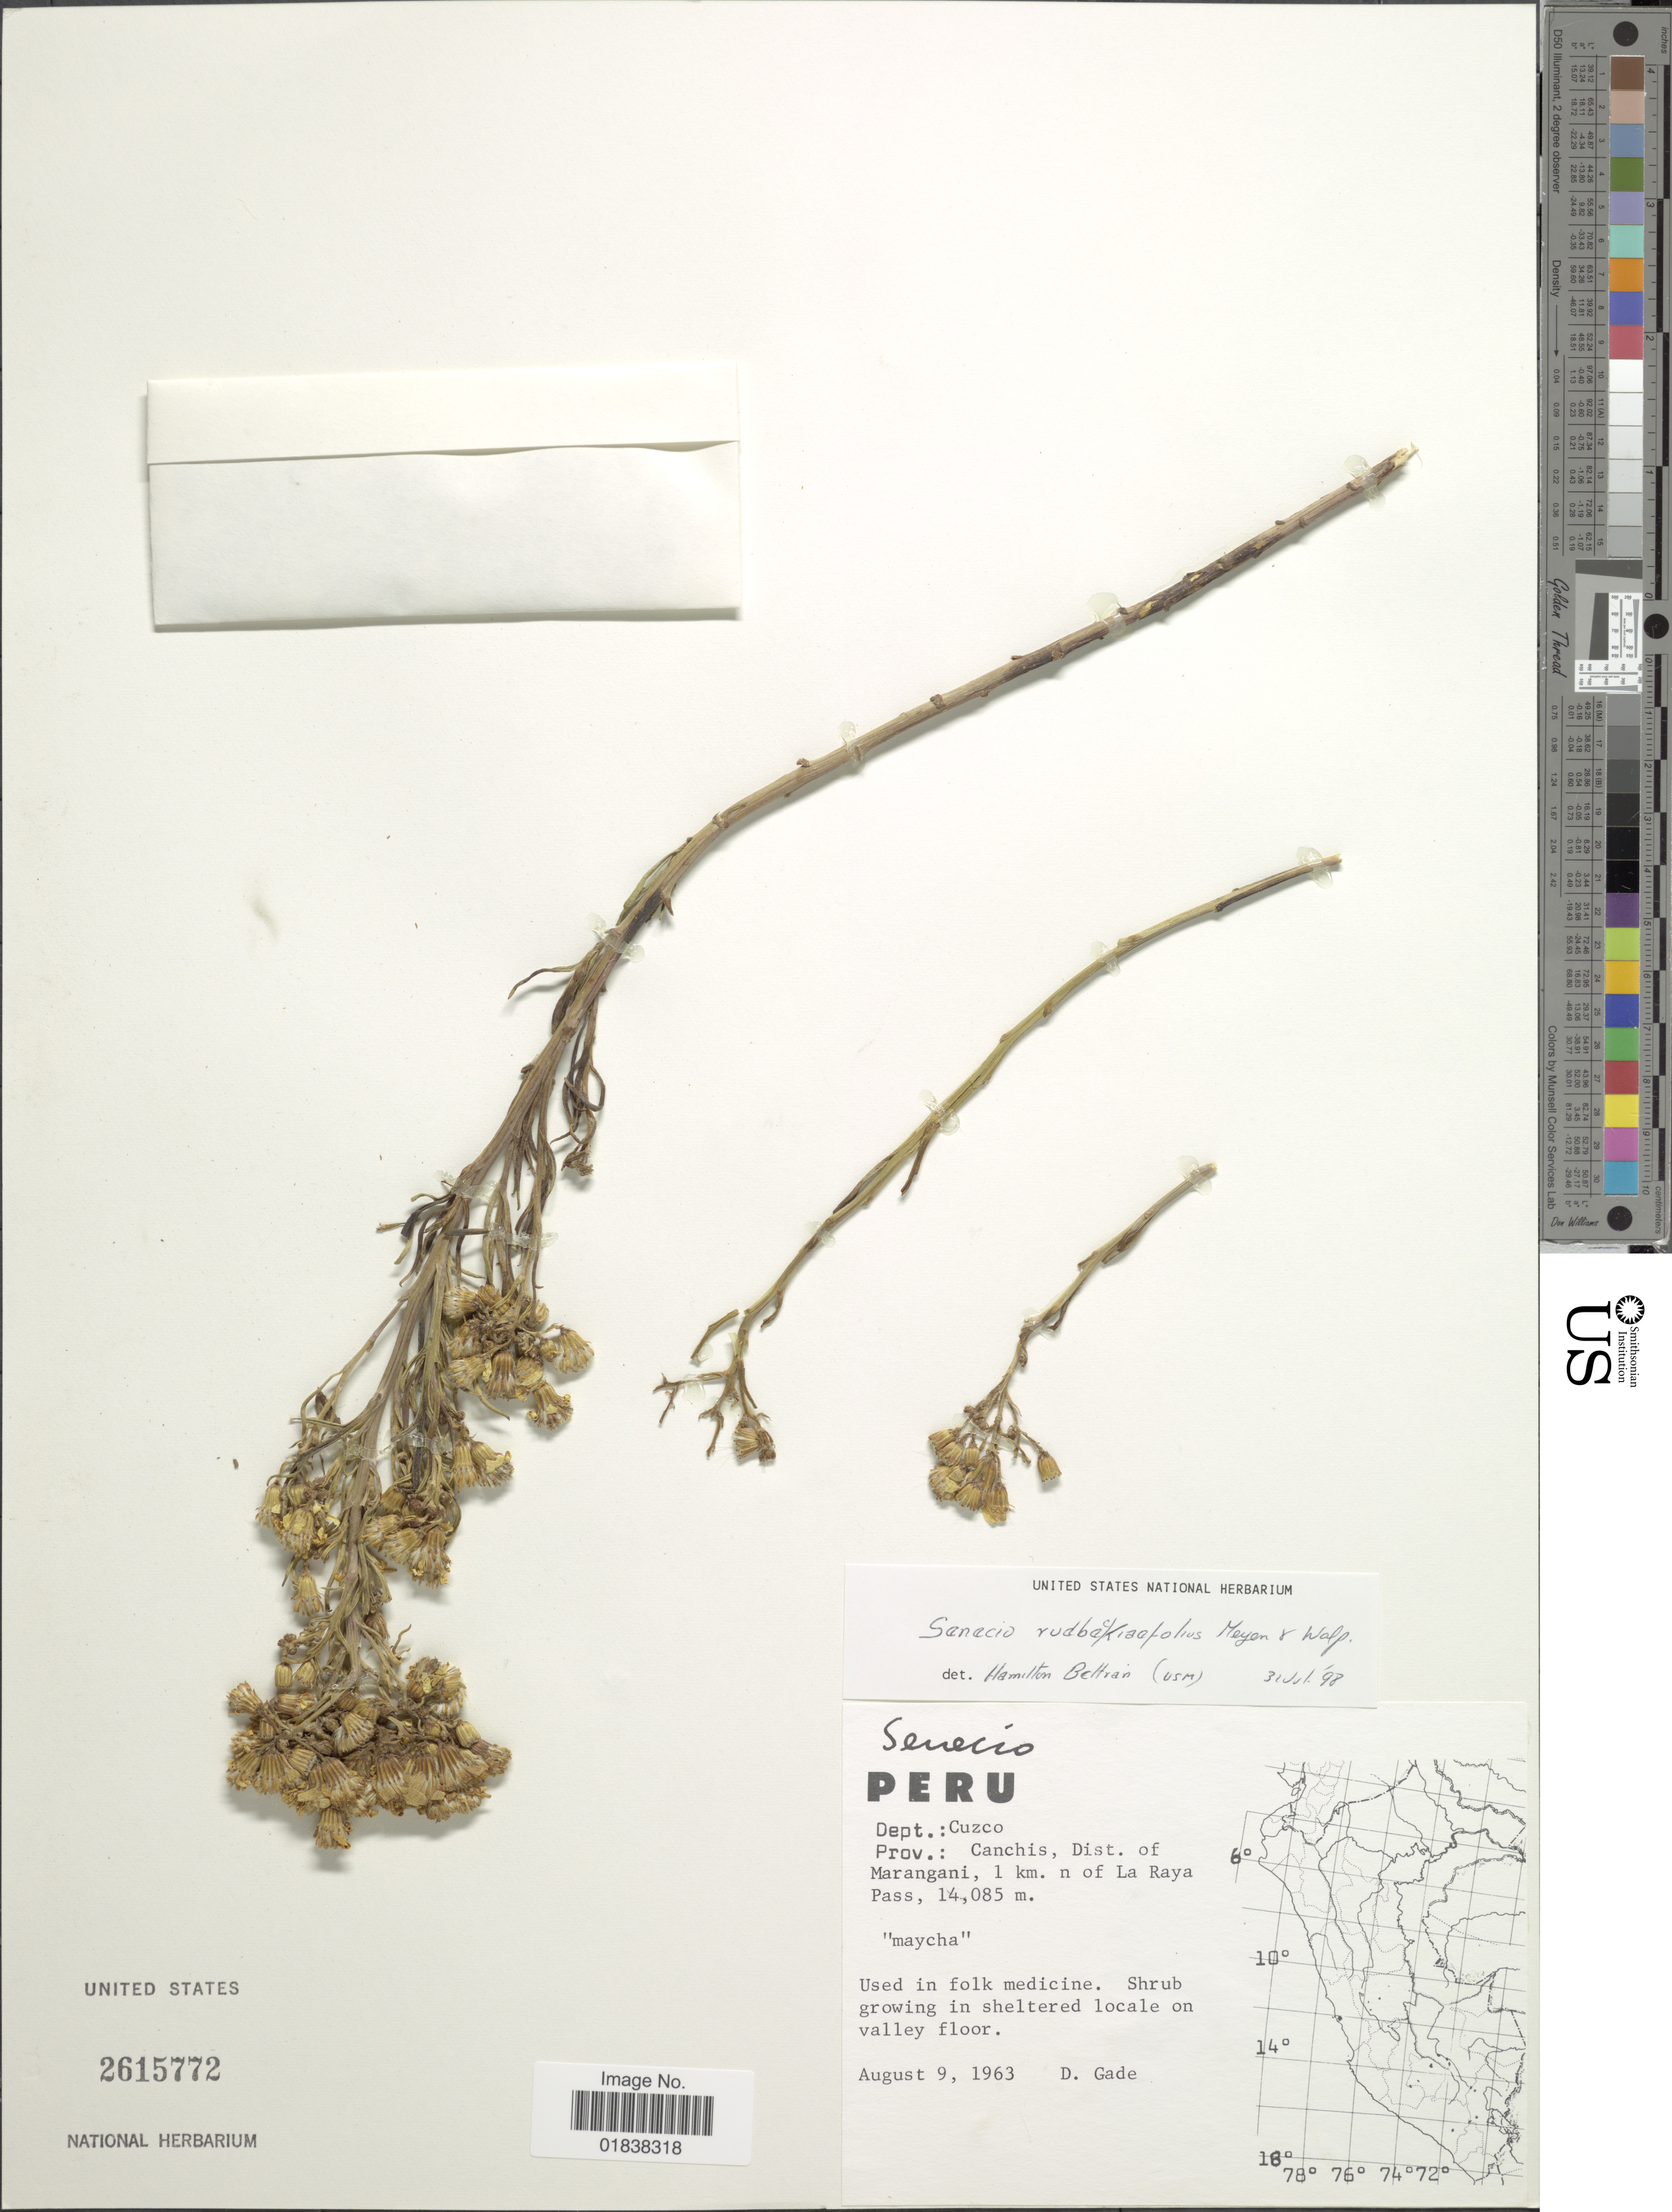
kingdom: Plantae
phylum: Tracheophyta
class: Magnoliopsida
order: Asterales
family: Asteraceae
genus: Senecio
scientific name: Senecio rudbeckiifolius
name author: Meyen & Walp.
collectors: D. Gade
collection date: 1963-08-09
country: Peru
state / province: Cusco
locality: Prov. Canchis, Dist. of Marangani, 1 km n of La Raya Pass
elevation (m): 14085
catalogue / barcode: US 2615772